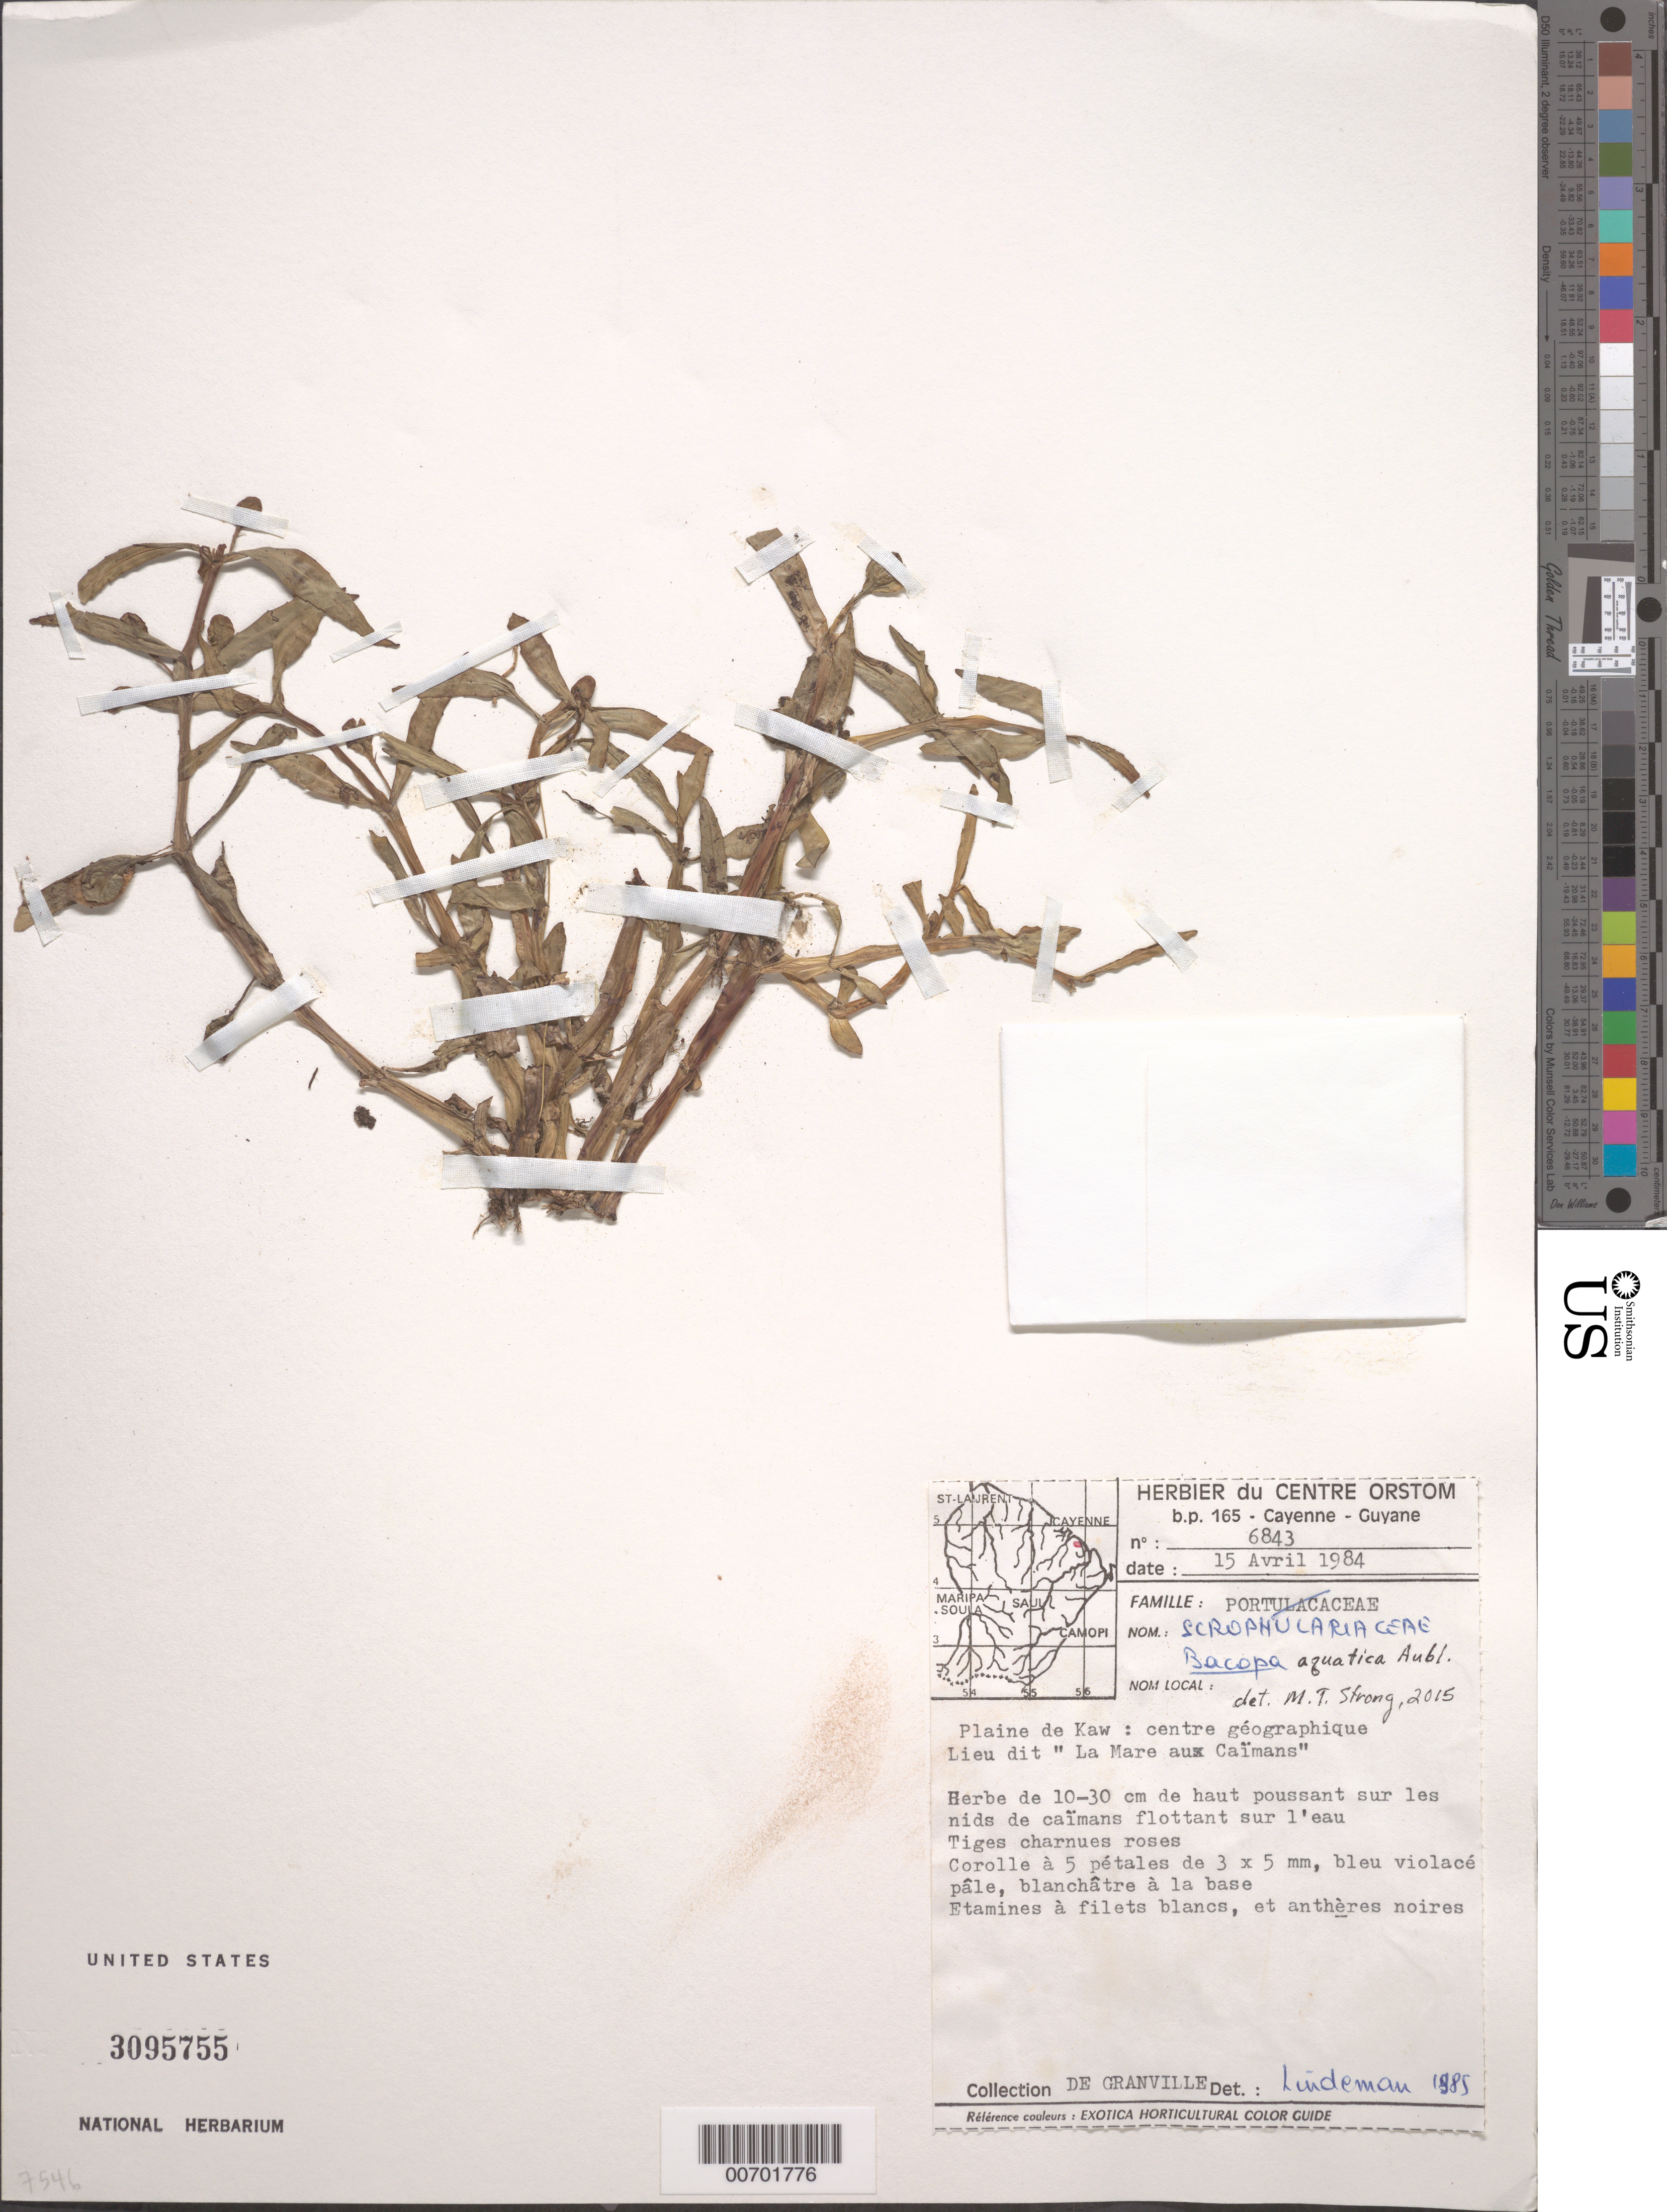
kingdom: Plantae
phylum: Tracheophyta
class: Magnoliopsida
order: Lamiales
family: Plantaginaceae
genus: Bacopa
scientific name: Bacopa aquatica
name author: Aubl.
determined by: Strong, Mark T., (BOT), Smithsonian Institution - National Museum of Natural History (UNITED STATES)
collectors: J.-J. de Granville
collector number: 6843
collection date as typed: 15-Apr-84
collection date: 1984-04-15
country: French Guiana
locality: Plaine de Kaw, near "La Mare aux Caïmans"